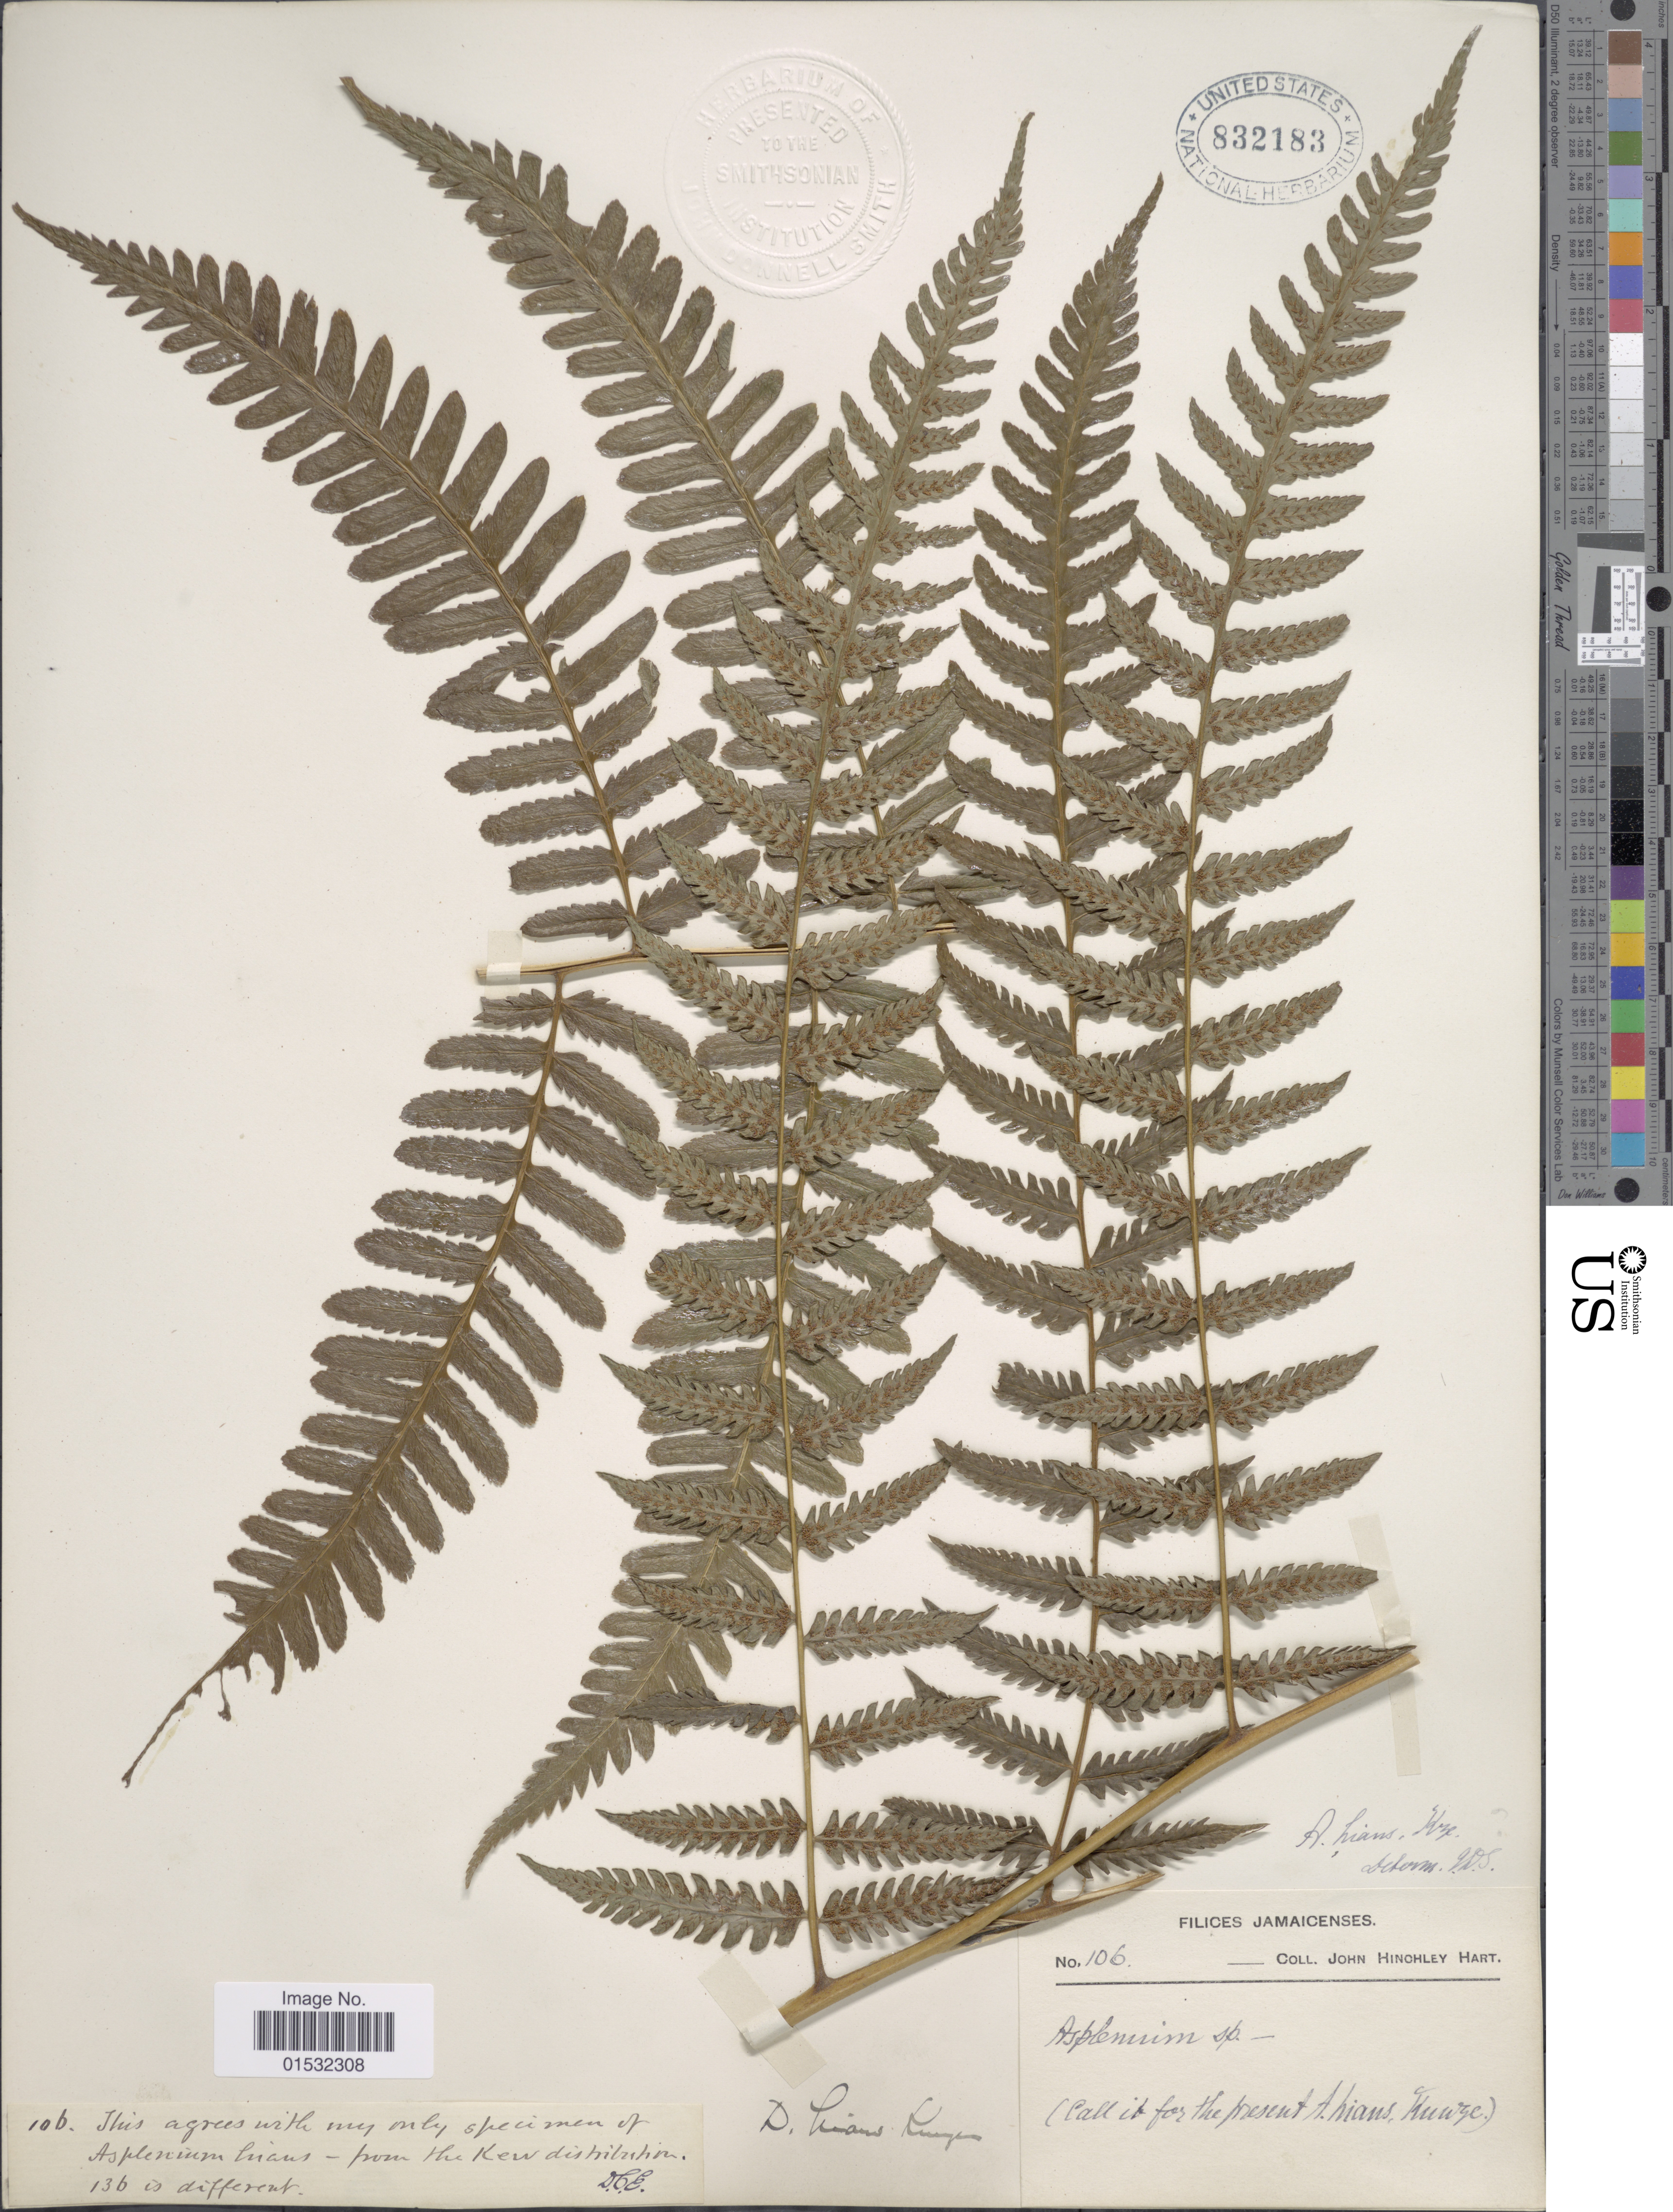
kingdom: Plantae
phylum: Tracheophyta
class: Polypodiopsida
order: Polypodiales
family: Athyriaceae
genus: Diplazium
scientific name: Diplazium fuertesii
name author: Brause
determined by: Sánchez, C.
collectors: J. H. Hart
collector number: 106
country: Jamaica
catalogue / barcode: US 832183